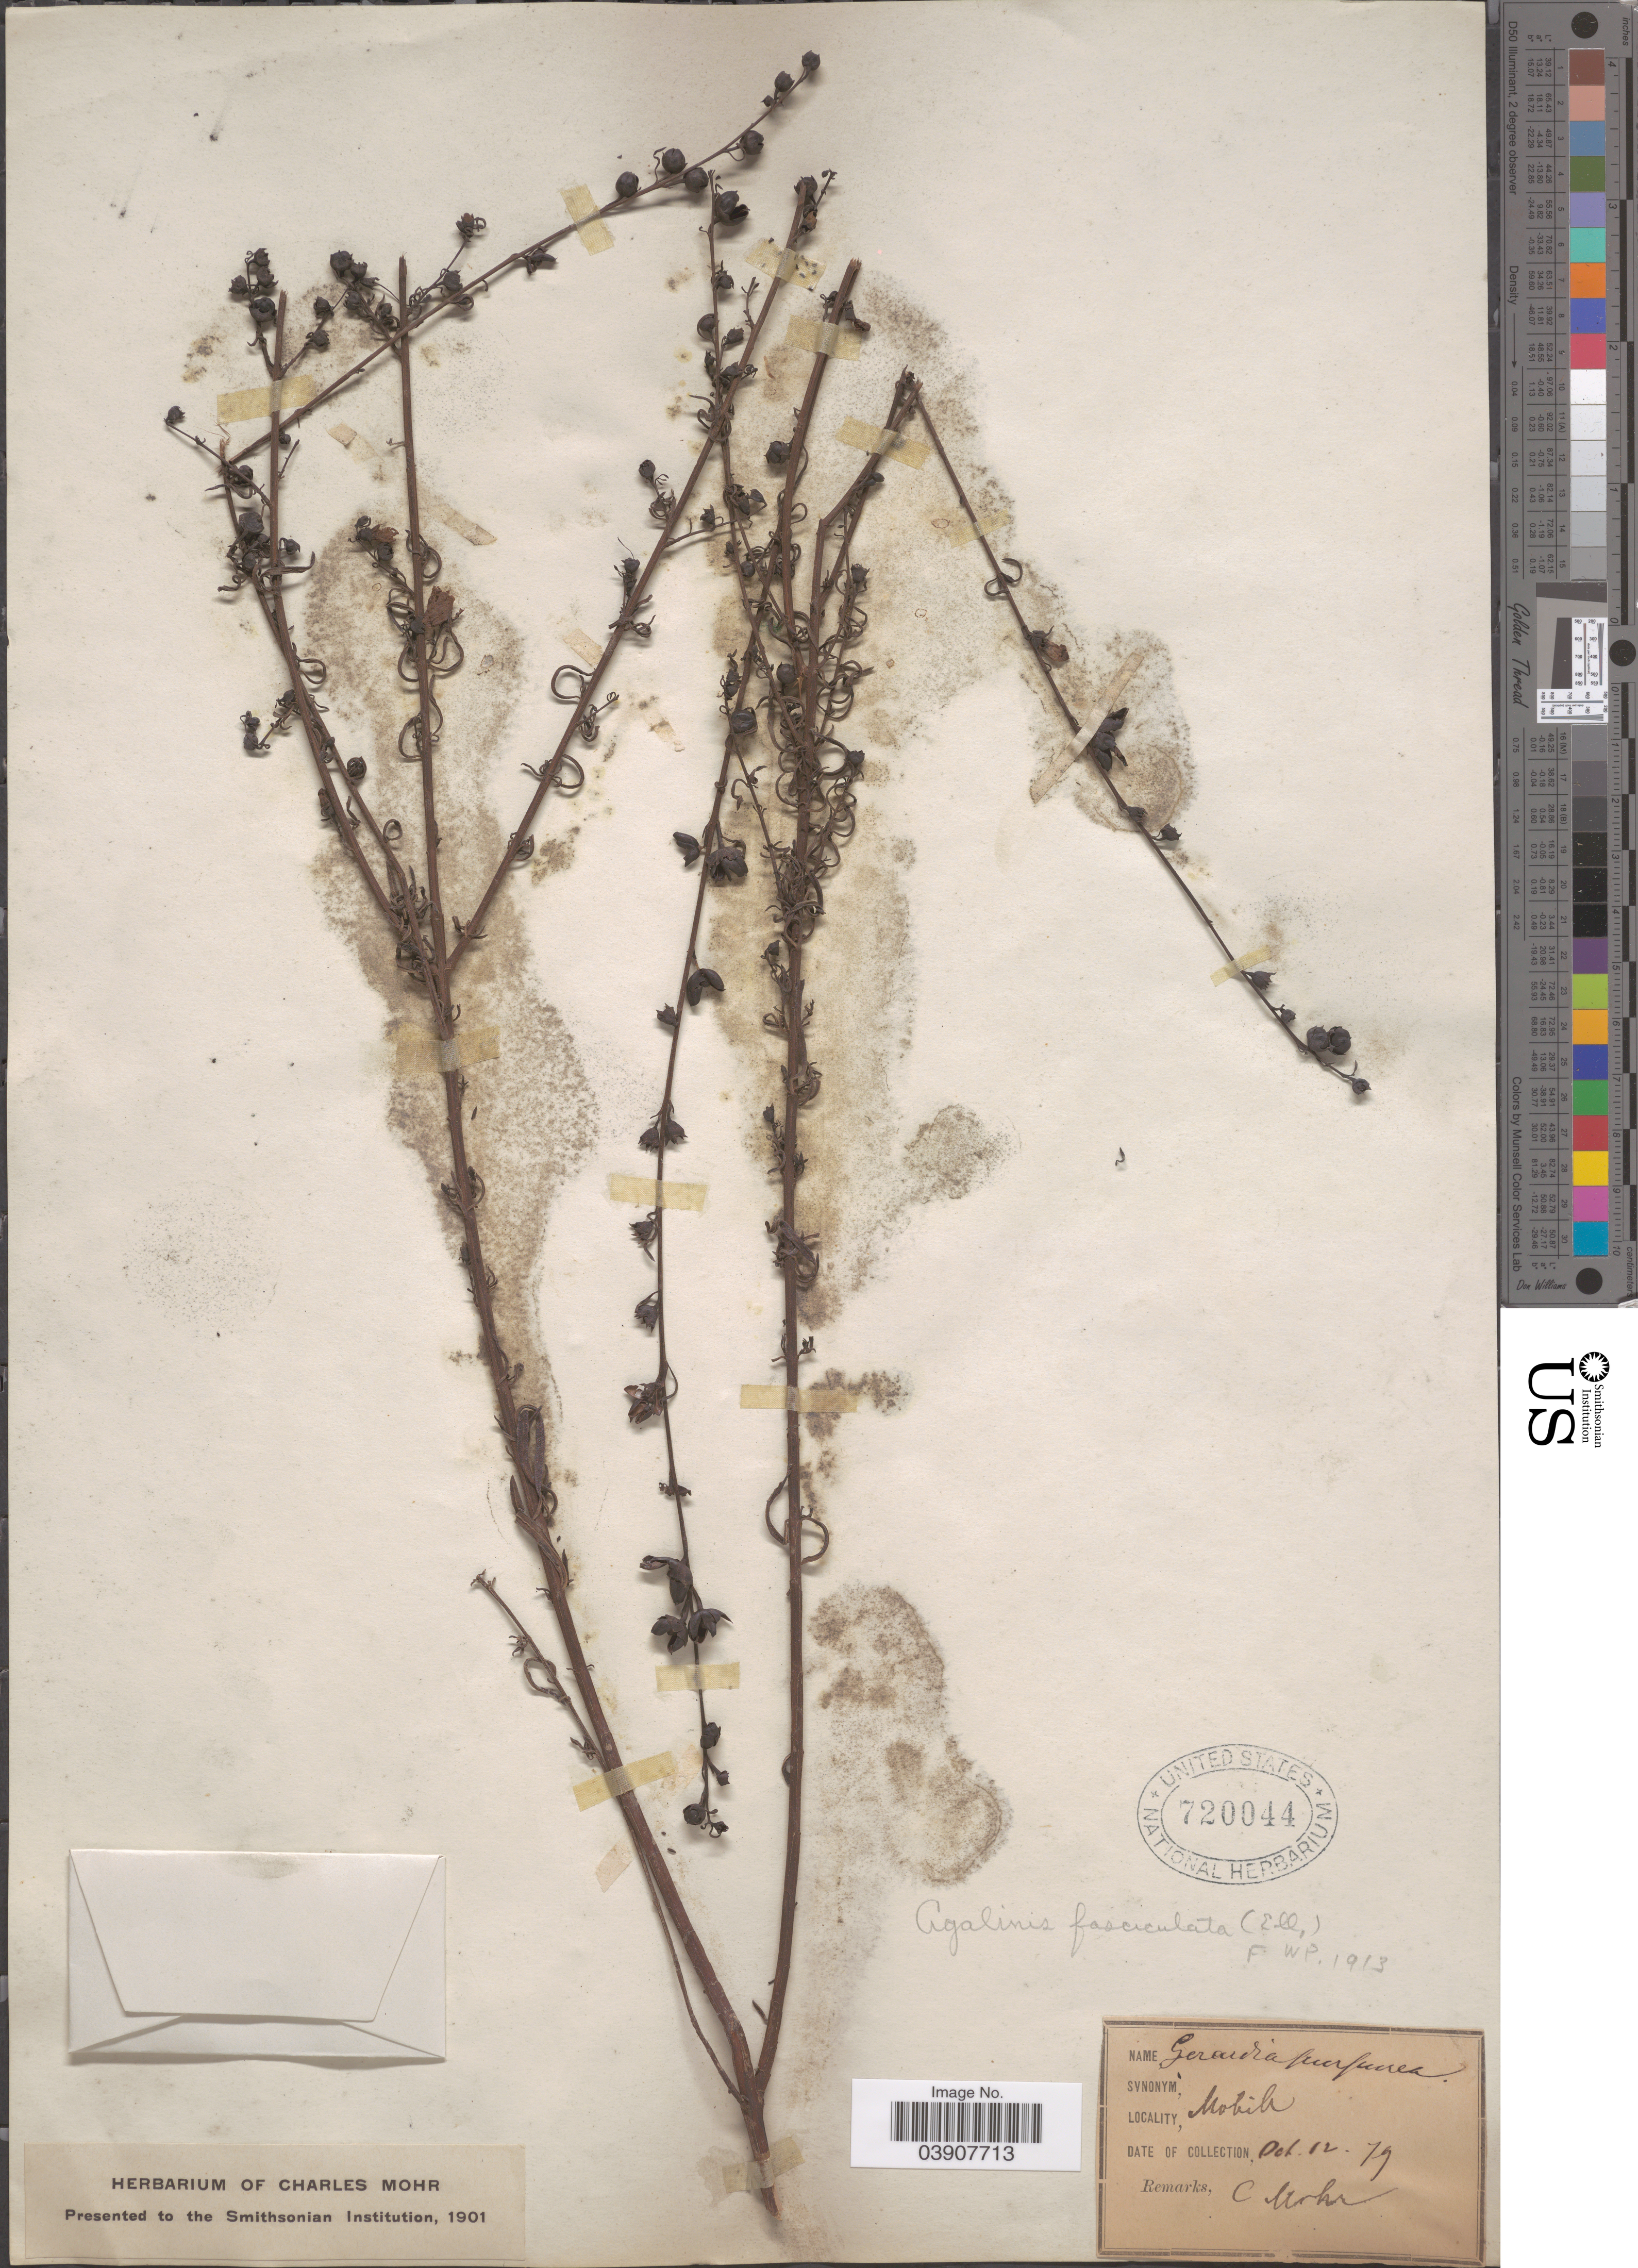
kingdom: Plantae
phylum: Tracheophyta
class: Magnoliopsida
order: Lamiales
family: Orobanchaceae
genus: Agalinis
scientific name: Agalinis fasciculata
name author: (Elliott) Raf.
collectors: C. T. Mohr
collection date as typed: Transcribed d/m/y: 12/10/79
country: United States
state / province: Alabama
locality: Mobile.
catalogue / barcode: US 720044